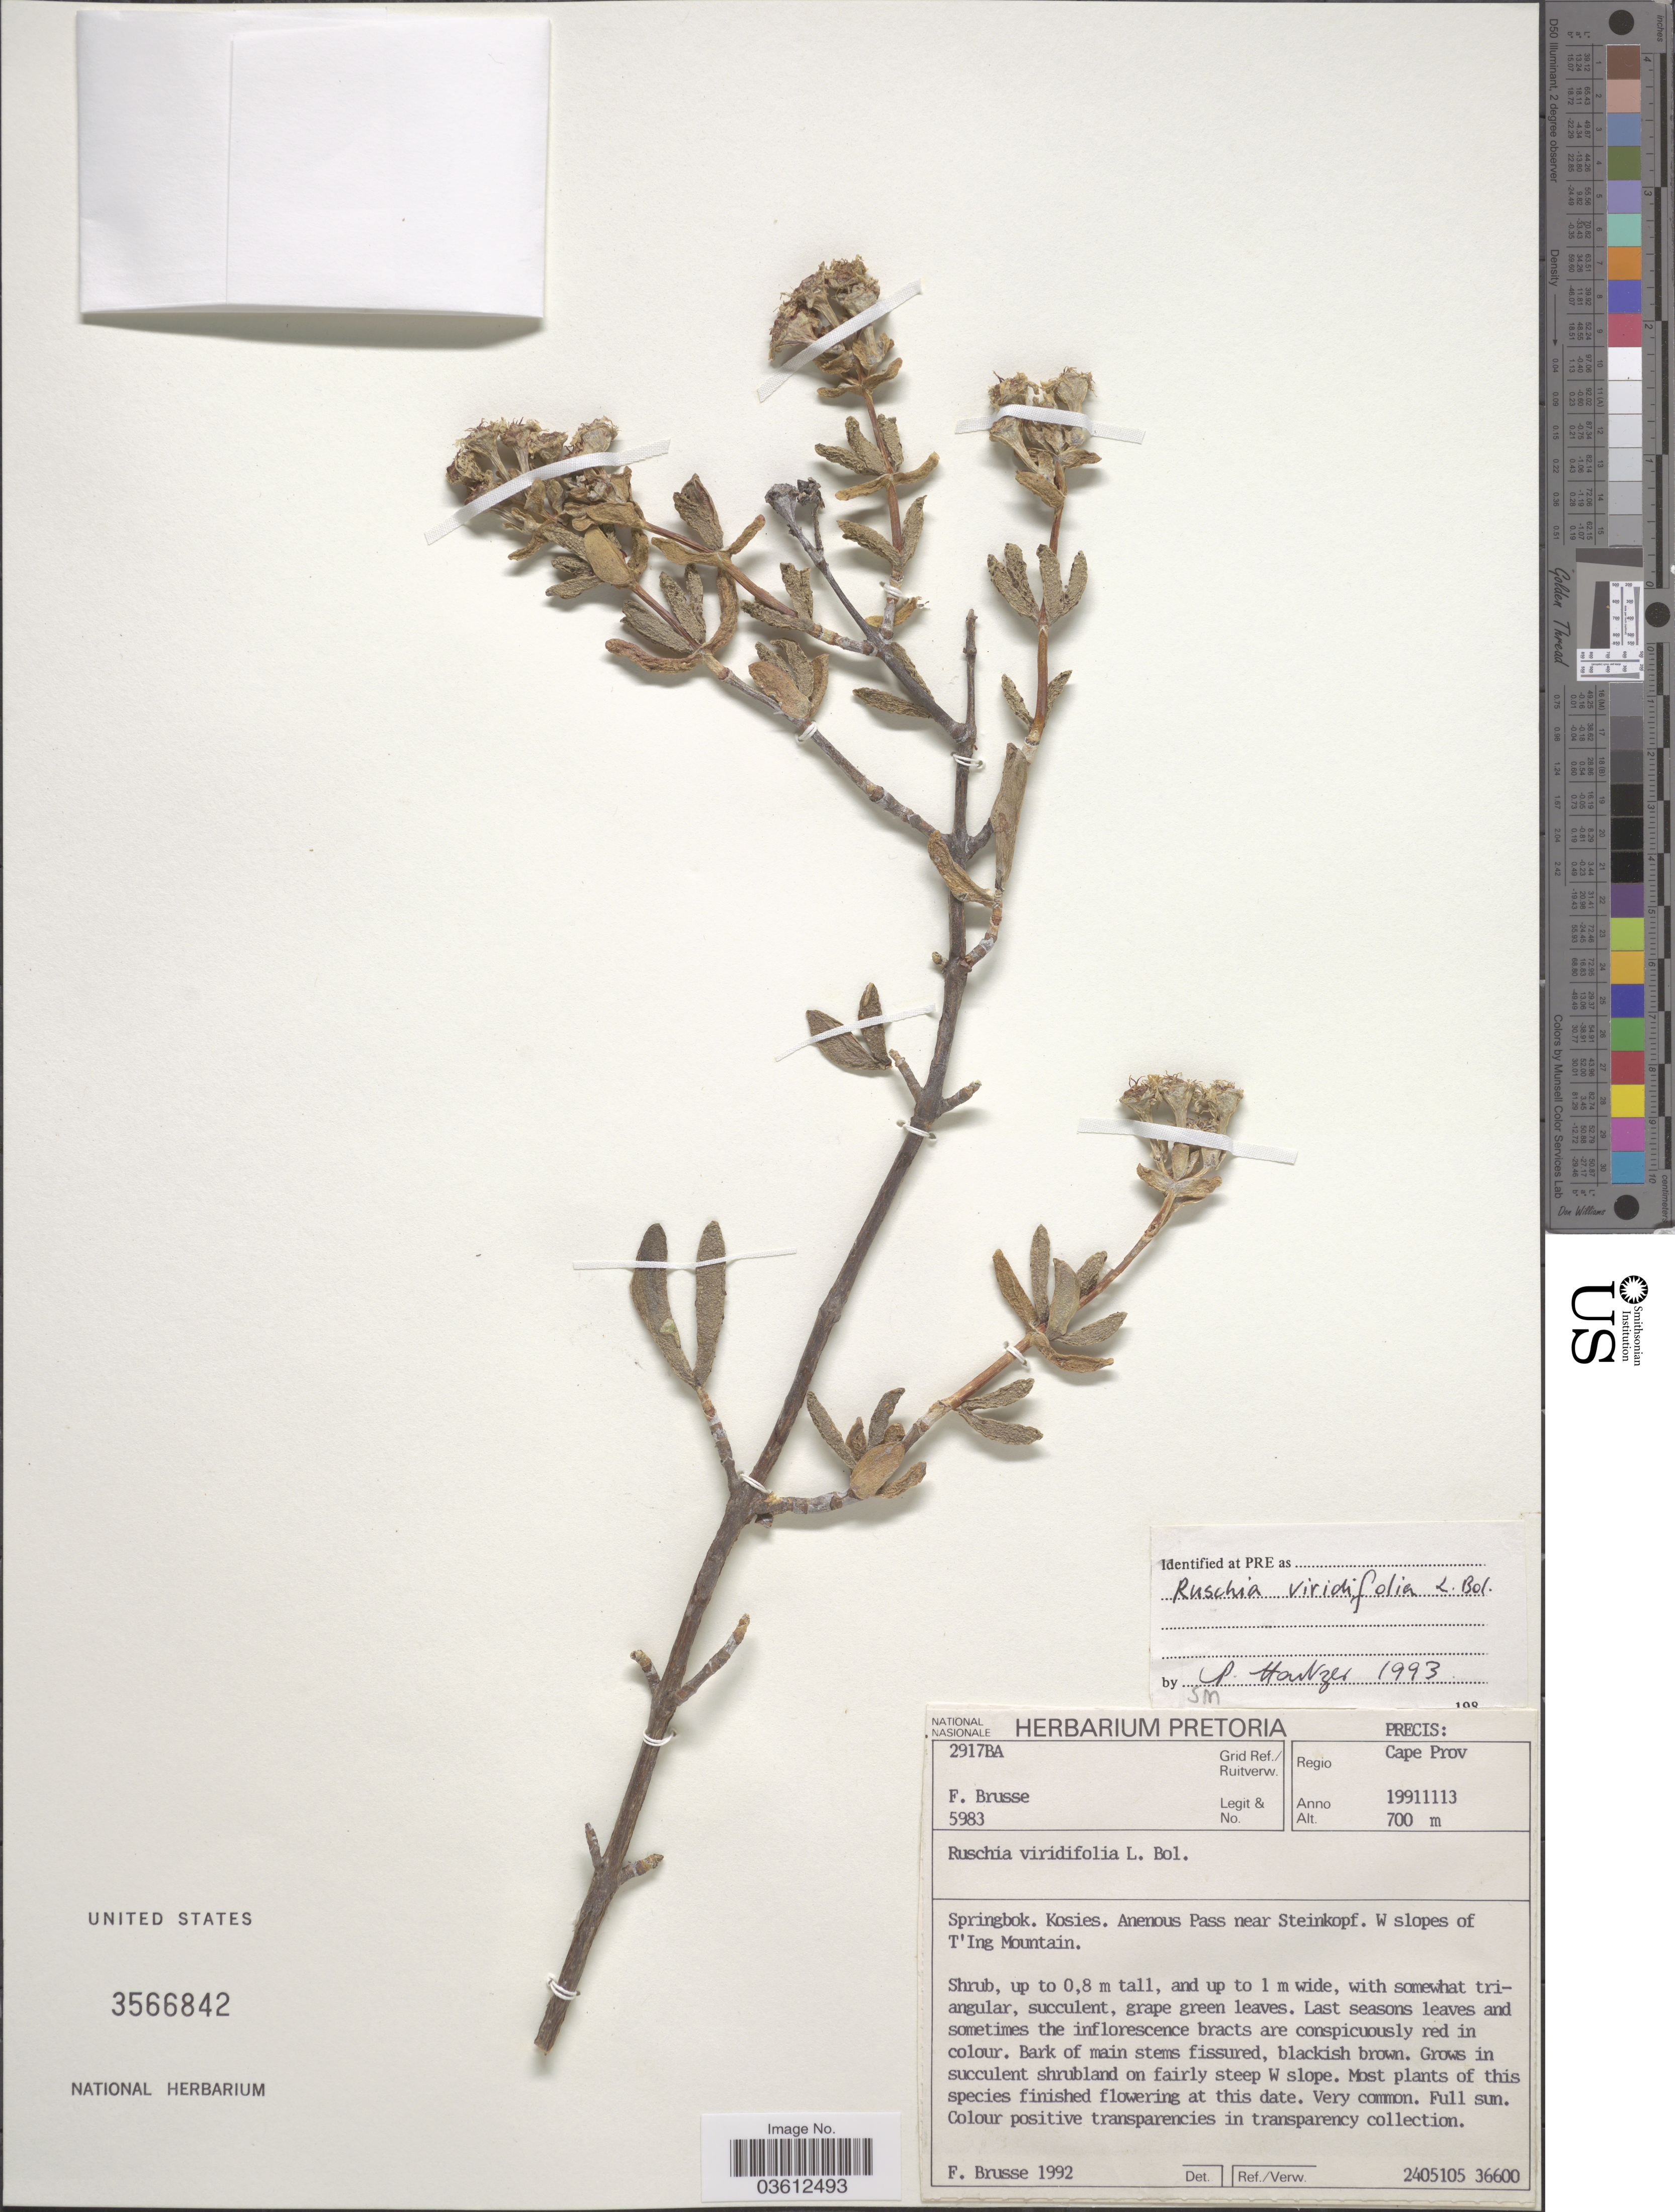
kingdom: Plantae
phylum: Tracheophyta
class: Magnoliopsida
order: Caryophyllales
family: Aizoaceae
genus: Ruschia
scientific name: Ruschia viridifolia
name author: L. Bolus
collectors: F. A. Brusse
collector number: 5983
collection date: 1991-11-13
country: South Africa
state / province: Northern Cape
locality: Grid Ref./ Ruitverw. 2917BA. Regio Cape Prov. Springbok. Kosies. Anenous Pass near Steinkopf. W slopes of T'Ing Mountain.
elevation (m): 700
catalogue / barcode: US 3566842